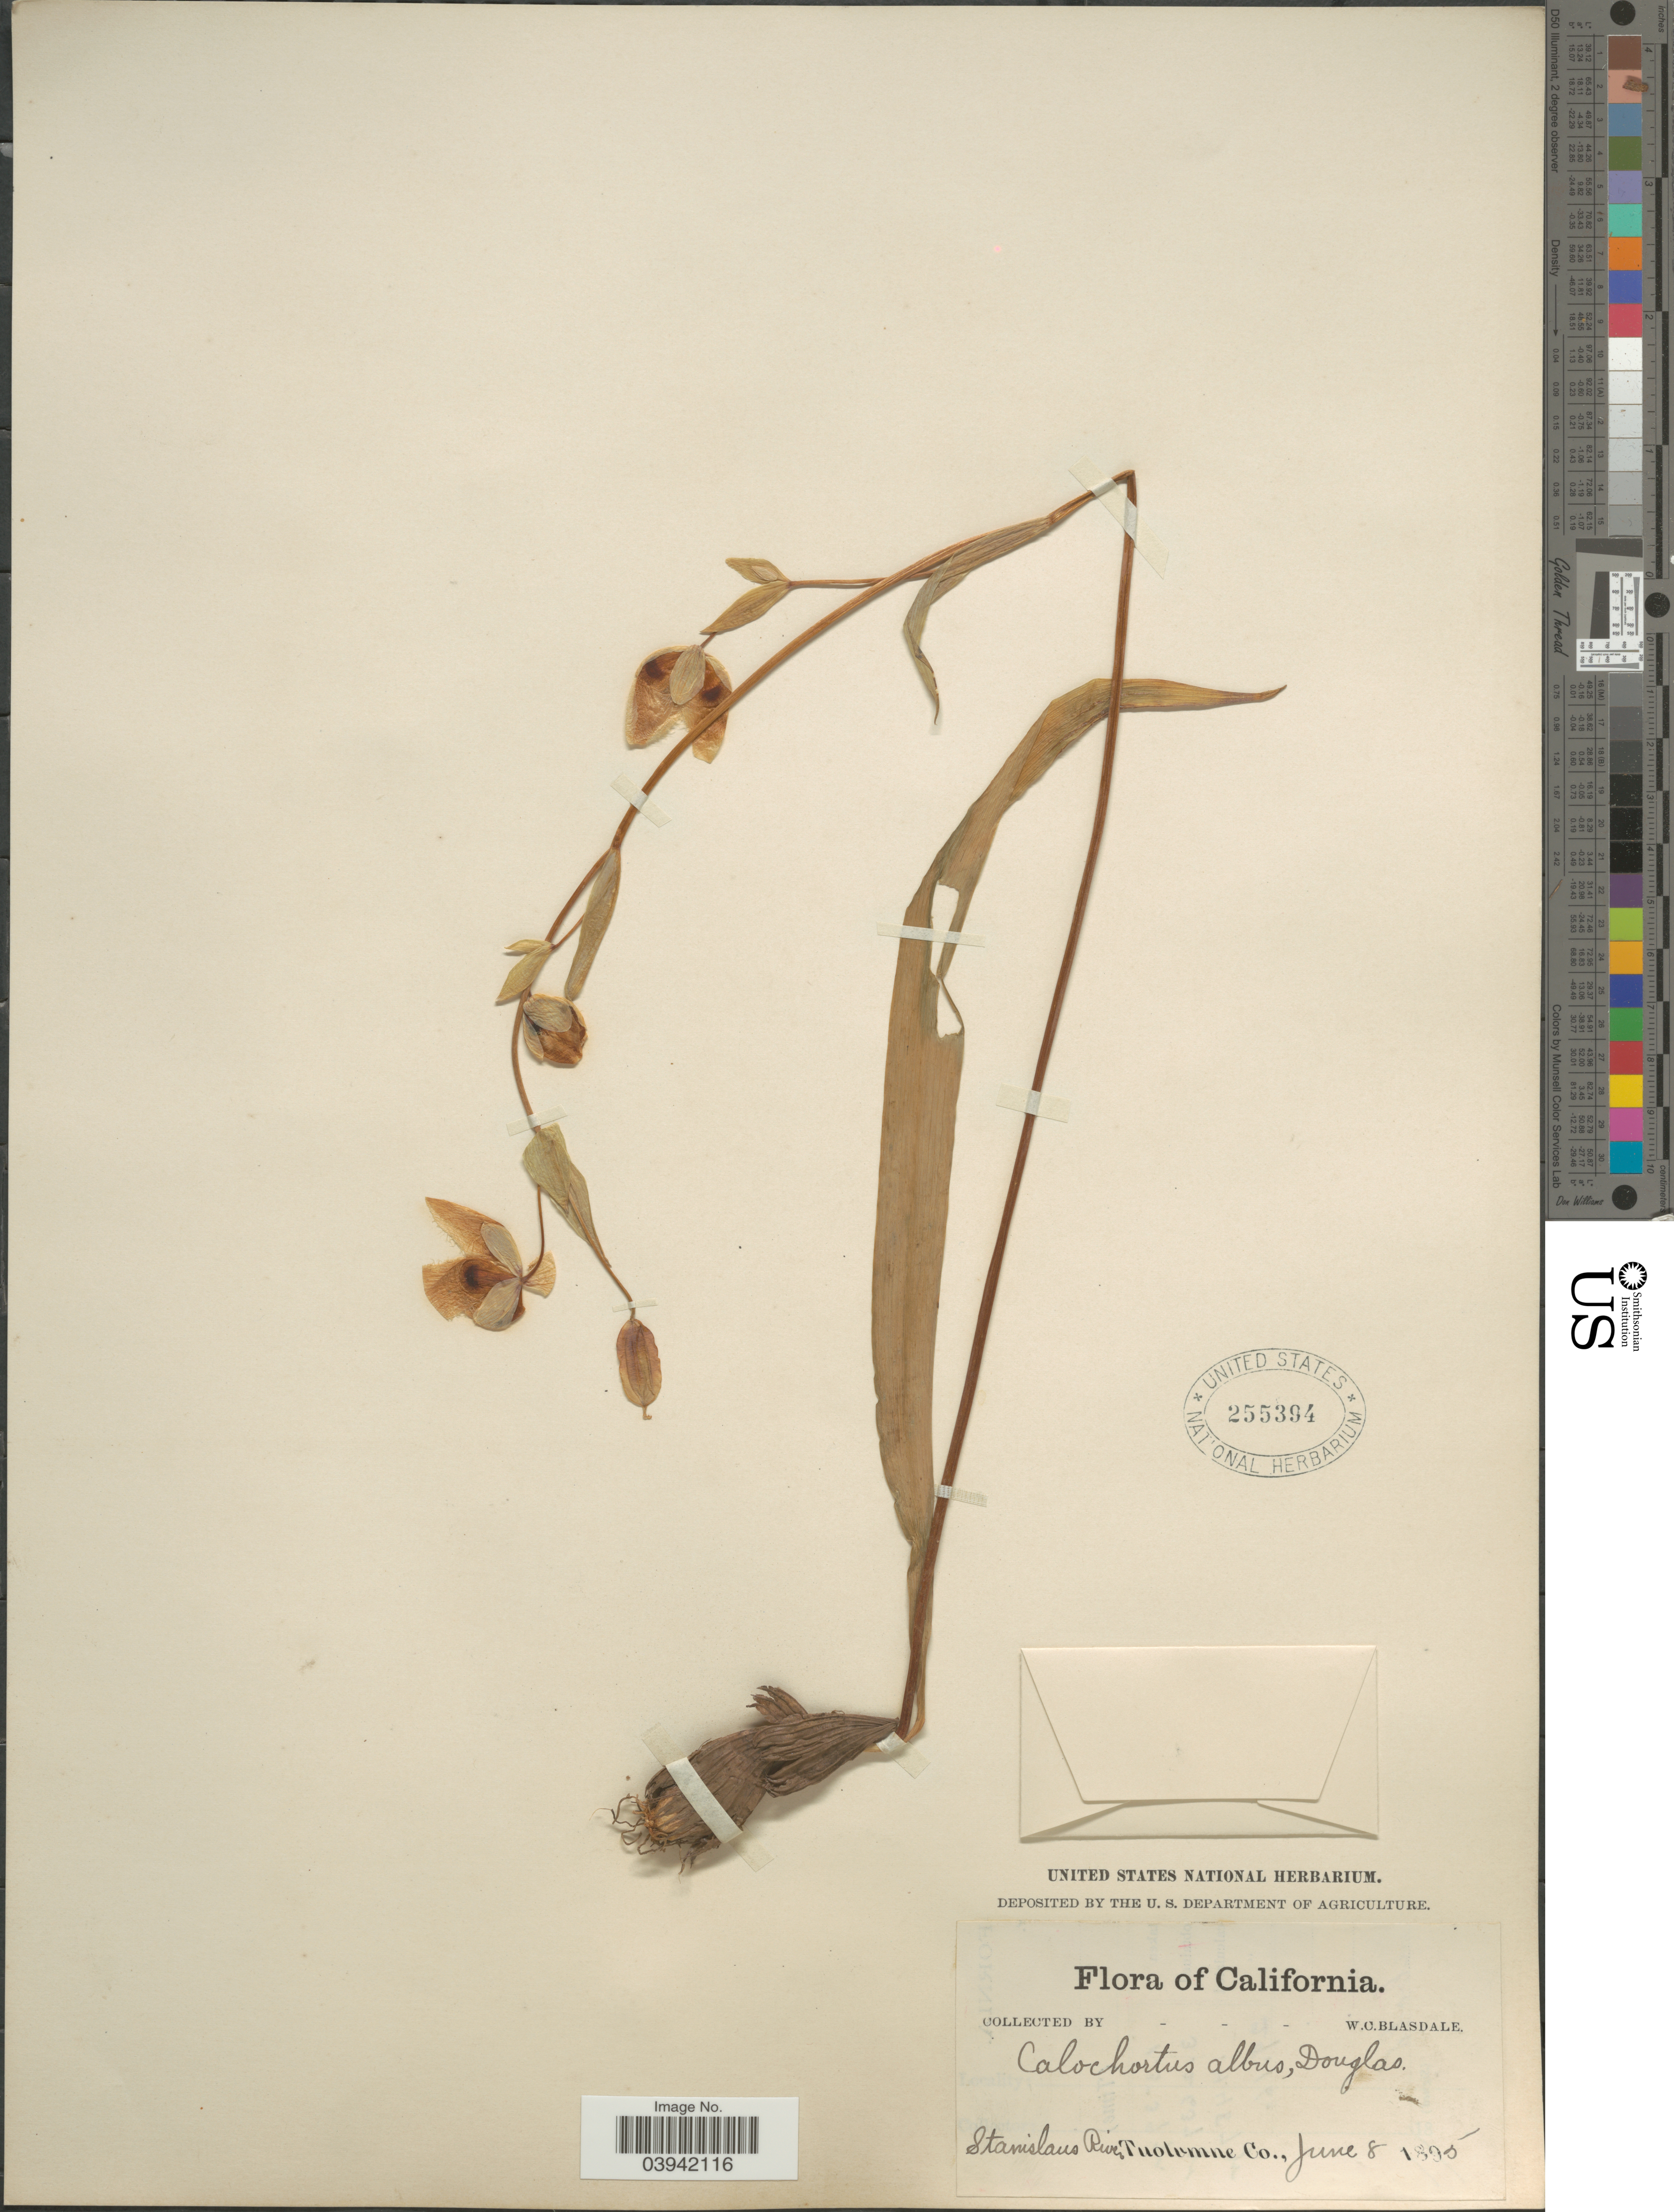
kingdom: Plantae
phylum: Tracheophyta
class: Liliopsida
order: Liliales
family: Liliaceae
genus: Calochortus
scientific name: Calochortus albus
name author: (Benth.) Douglas ex Benth.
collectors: W. Blasdale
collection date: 1895-06-08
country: United States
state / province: California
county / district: Tuolumne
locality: Stanislaus River. Tuolumne Co.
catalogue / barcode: US 255394